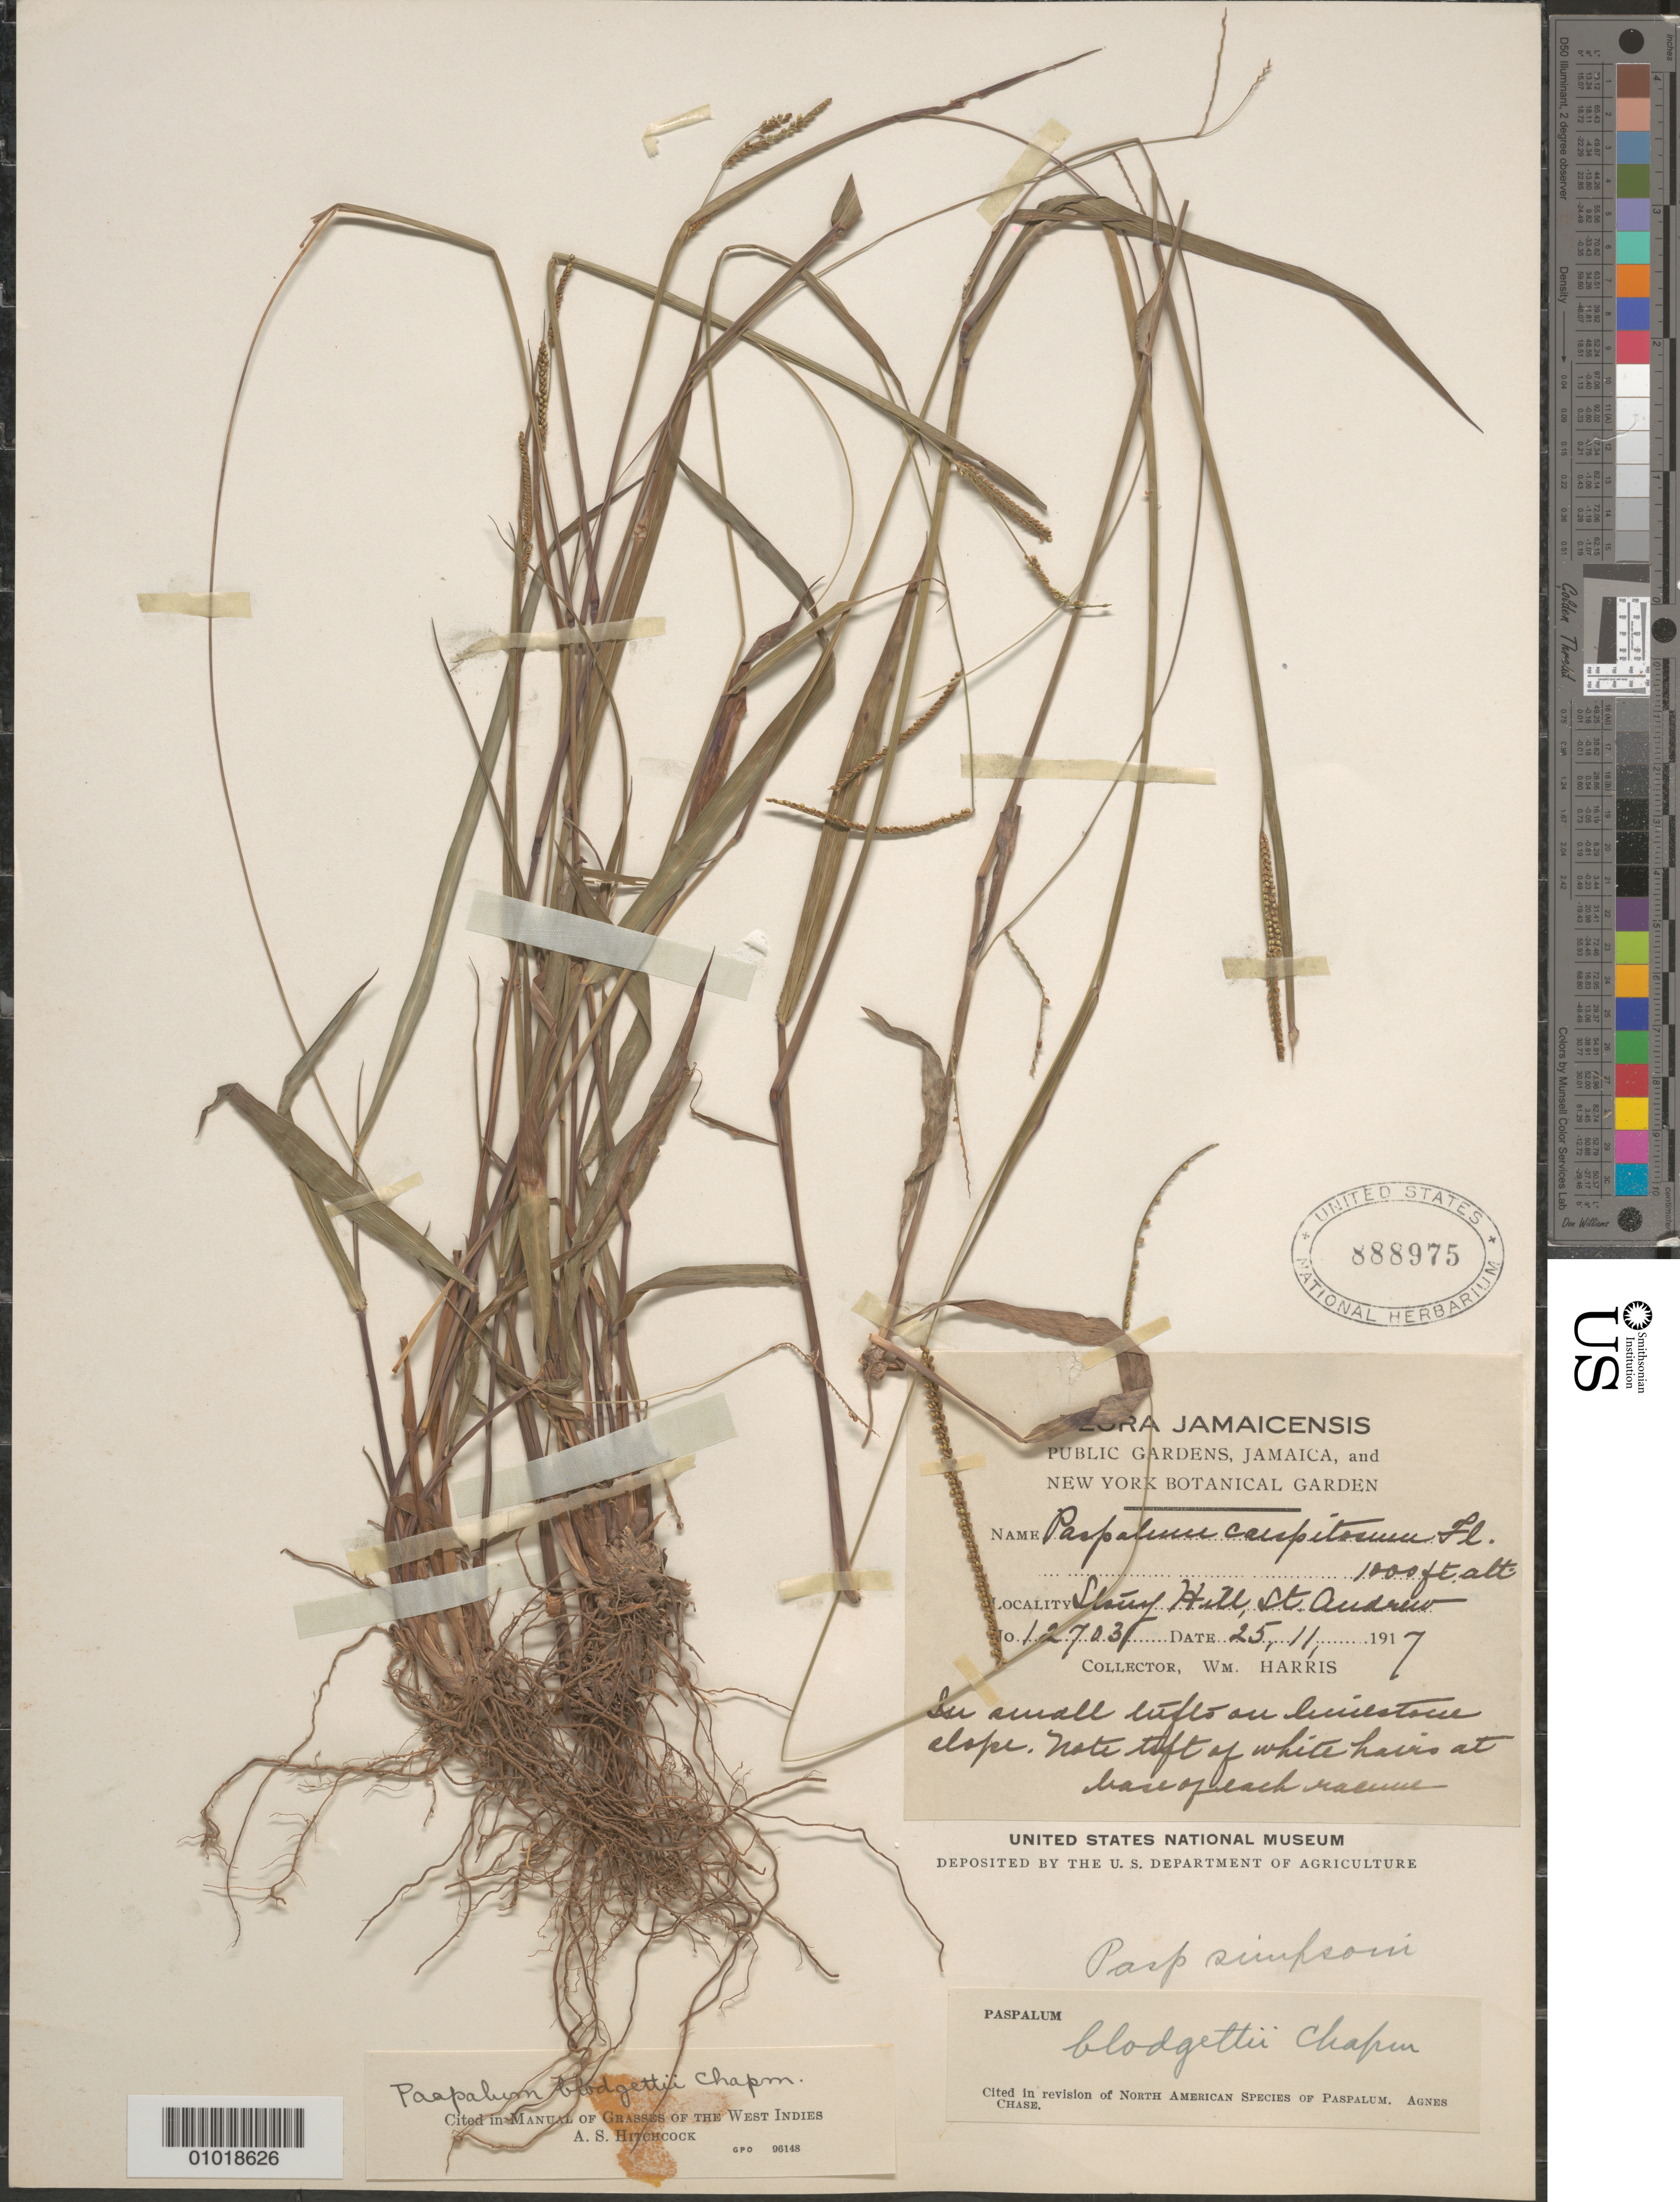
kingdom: Plantae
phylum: Tracheophyta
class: Liliopsida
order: Poales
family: Poaceae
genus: Paspalum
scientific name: Paspalum blodgettii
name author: Chapm.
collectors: W. Harris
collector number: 12703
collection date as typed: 25 Nov 1917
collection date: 1917-11-25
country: Jamaica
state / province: Saint Andrew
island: Jamaica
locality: Stony Hill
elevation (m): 305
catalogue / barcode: US 888975